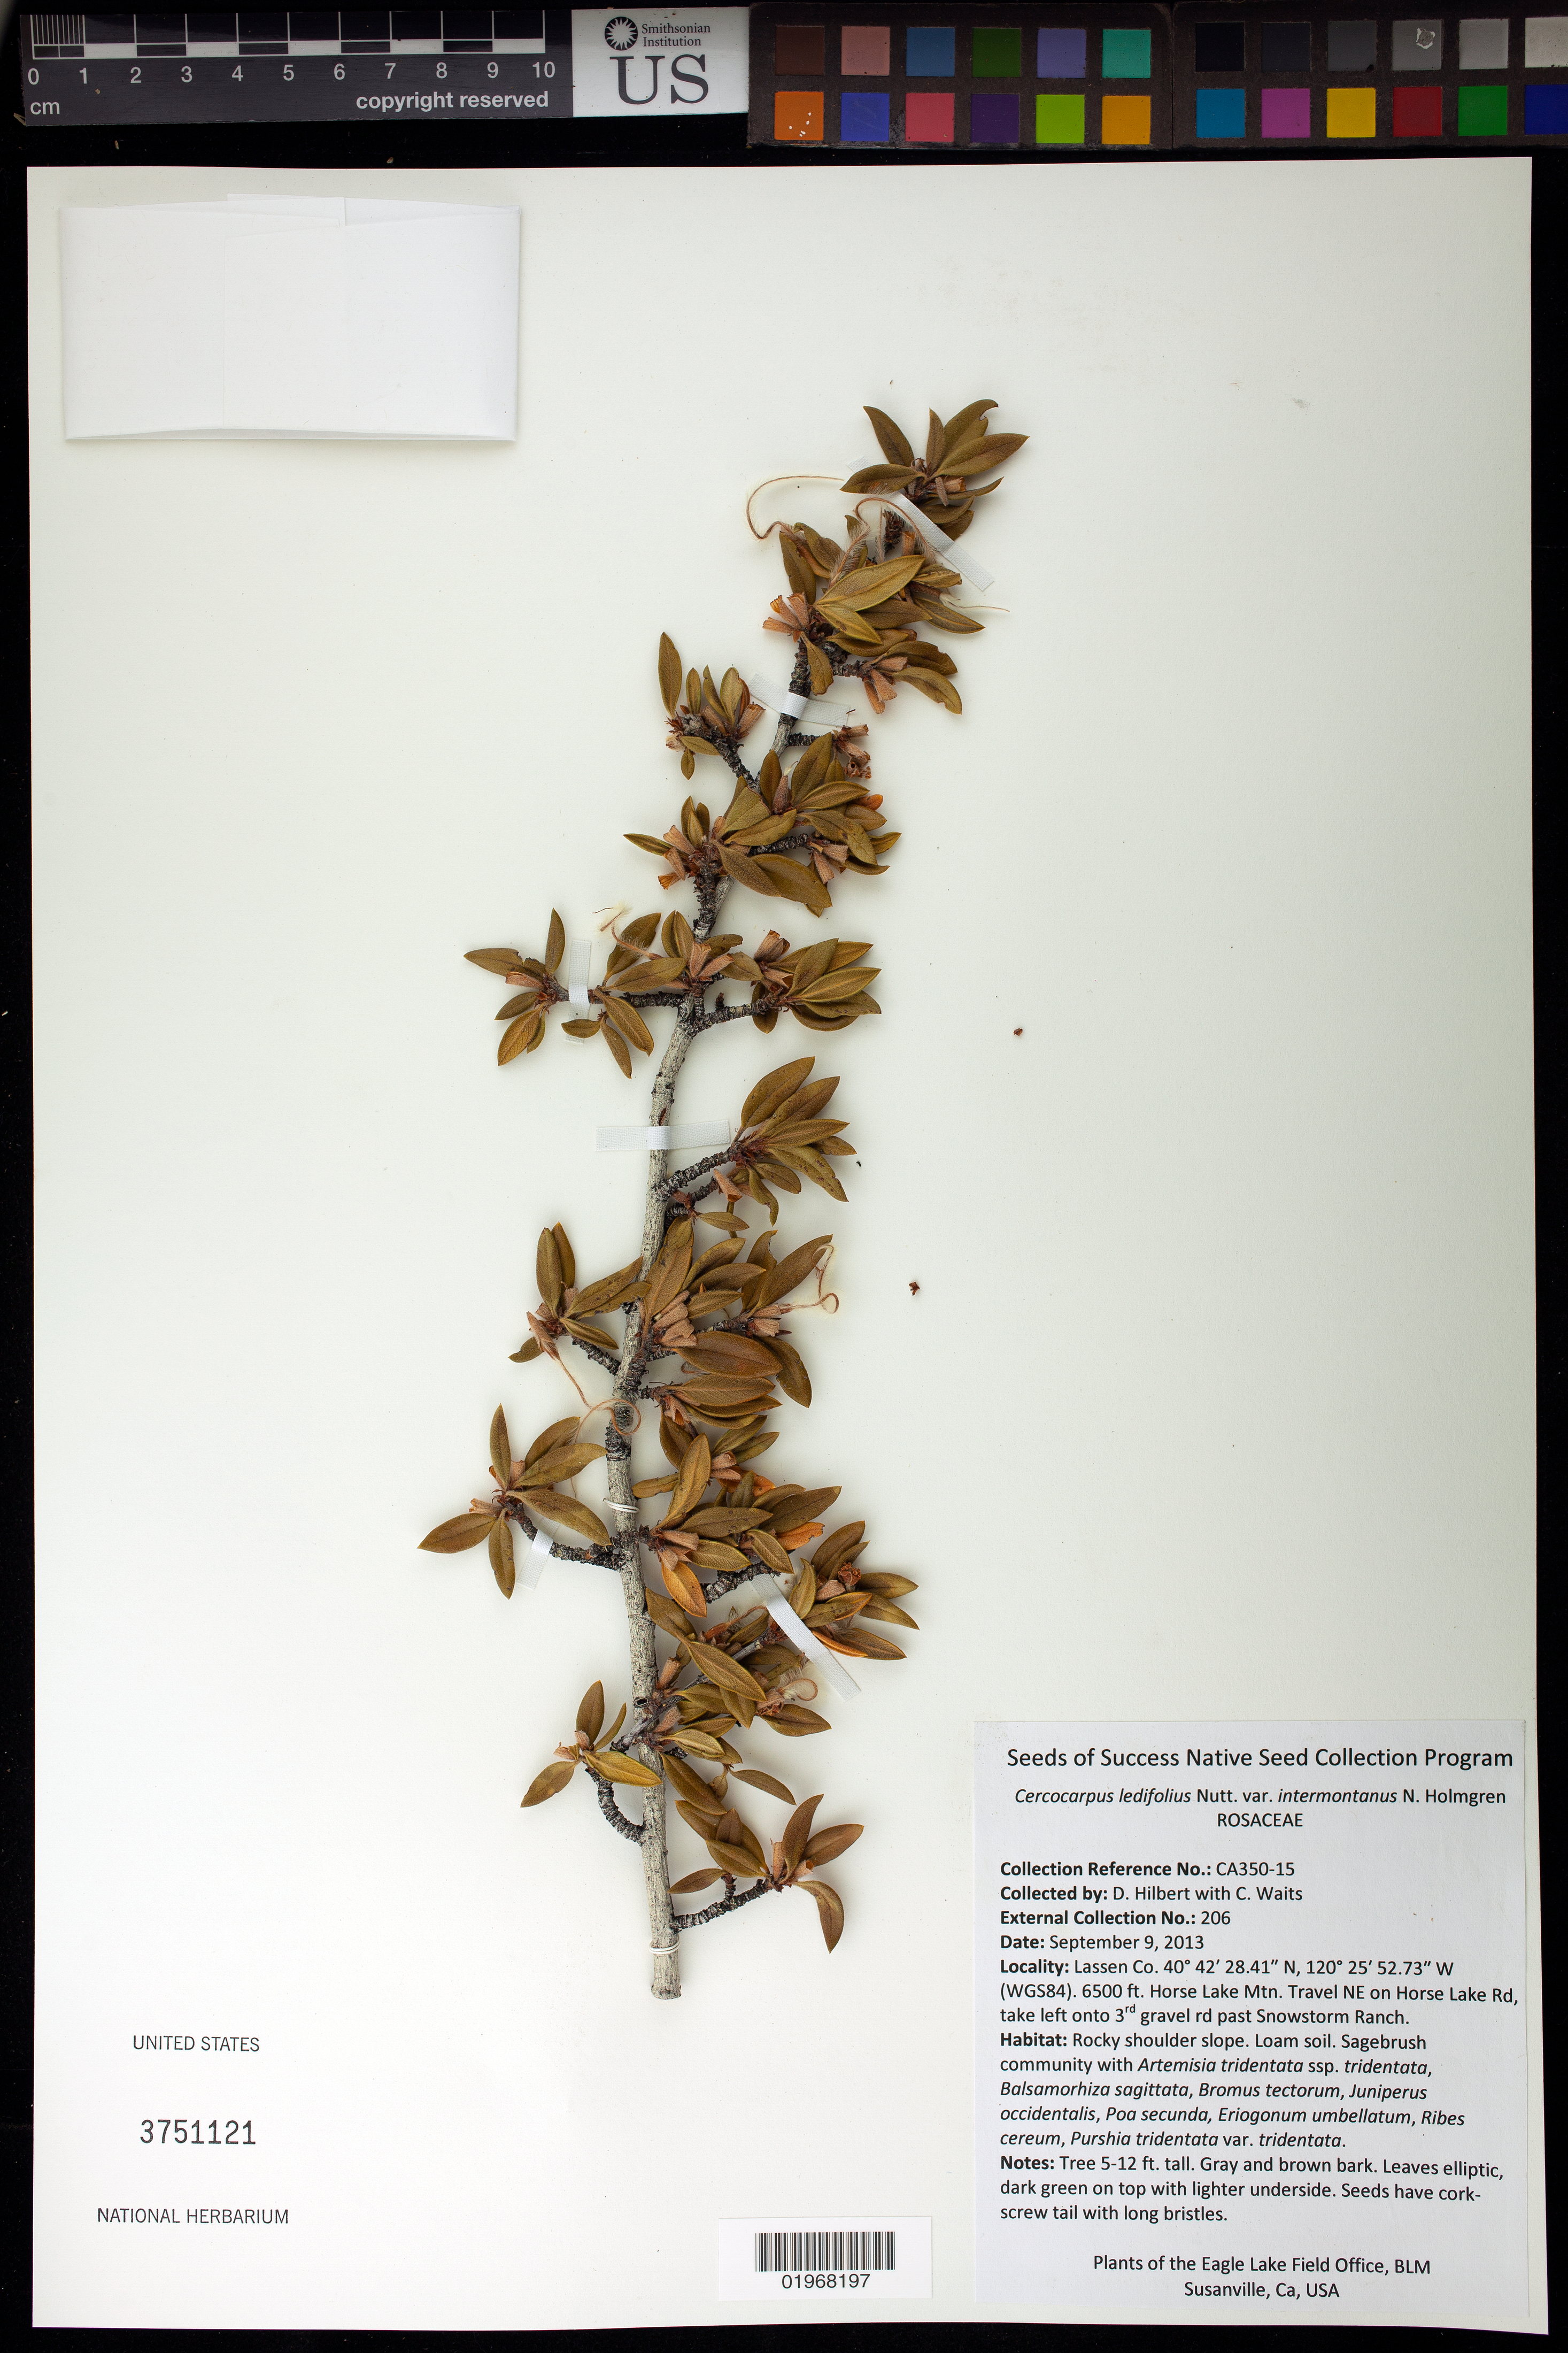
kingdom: Plantae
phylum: Tracheophyta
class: Magnoliopsida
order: Rosales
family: Rosaceae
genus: Cercocarpus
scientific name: Cercocarpus ledifolius var. intermontanus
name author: Nutt.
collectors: D. Hilbert & C. Waits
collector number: CA350-15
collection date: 2013-09-09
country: United States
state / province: California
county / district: Lassen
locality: NE on Horse Lake Rd, past Snowstorm Ranch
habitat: Rocky slope. Sandy loam soil with Juniperus occidentalis, Ribes cereum, Poa secunda, ect.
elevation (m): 1981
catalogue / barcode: US 3751121